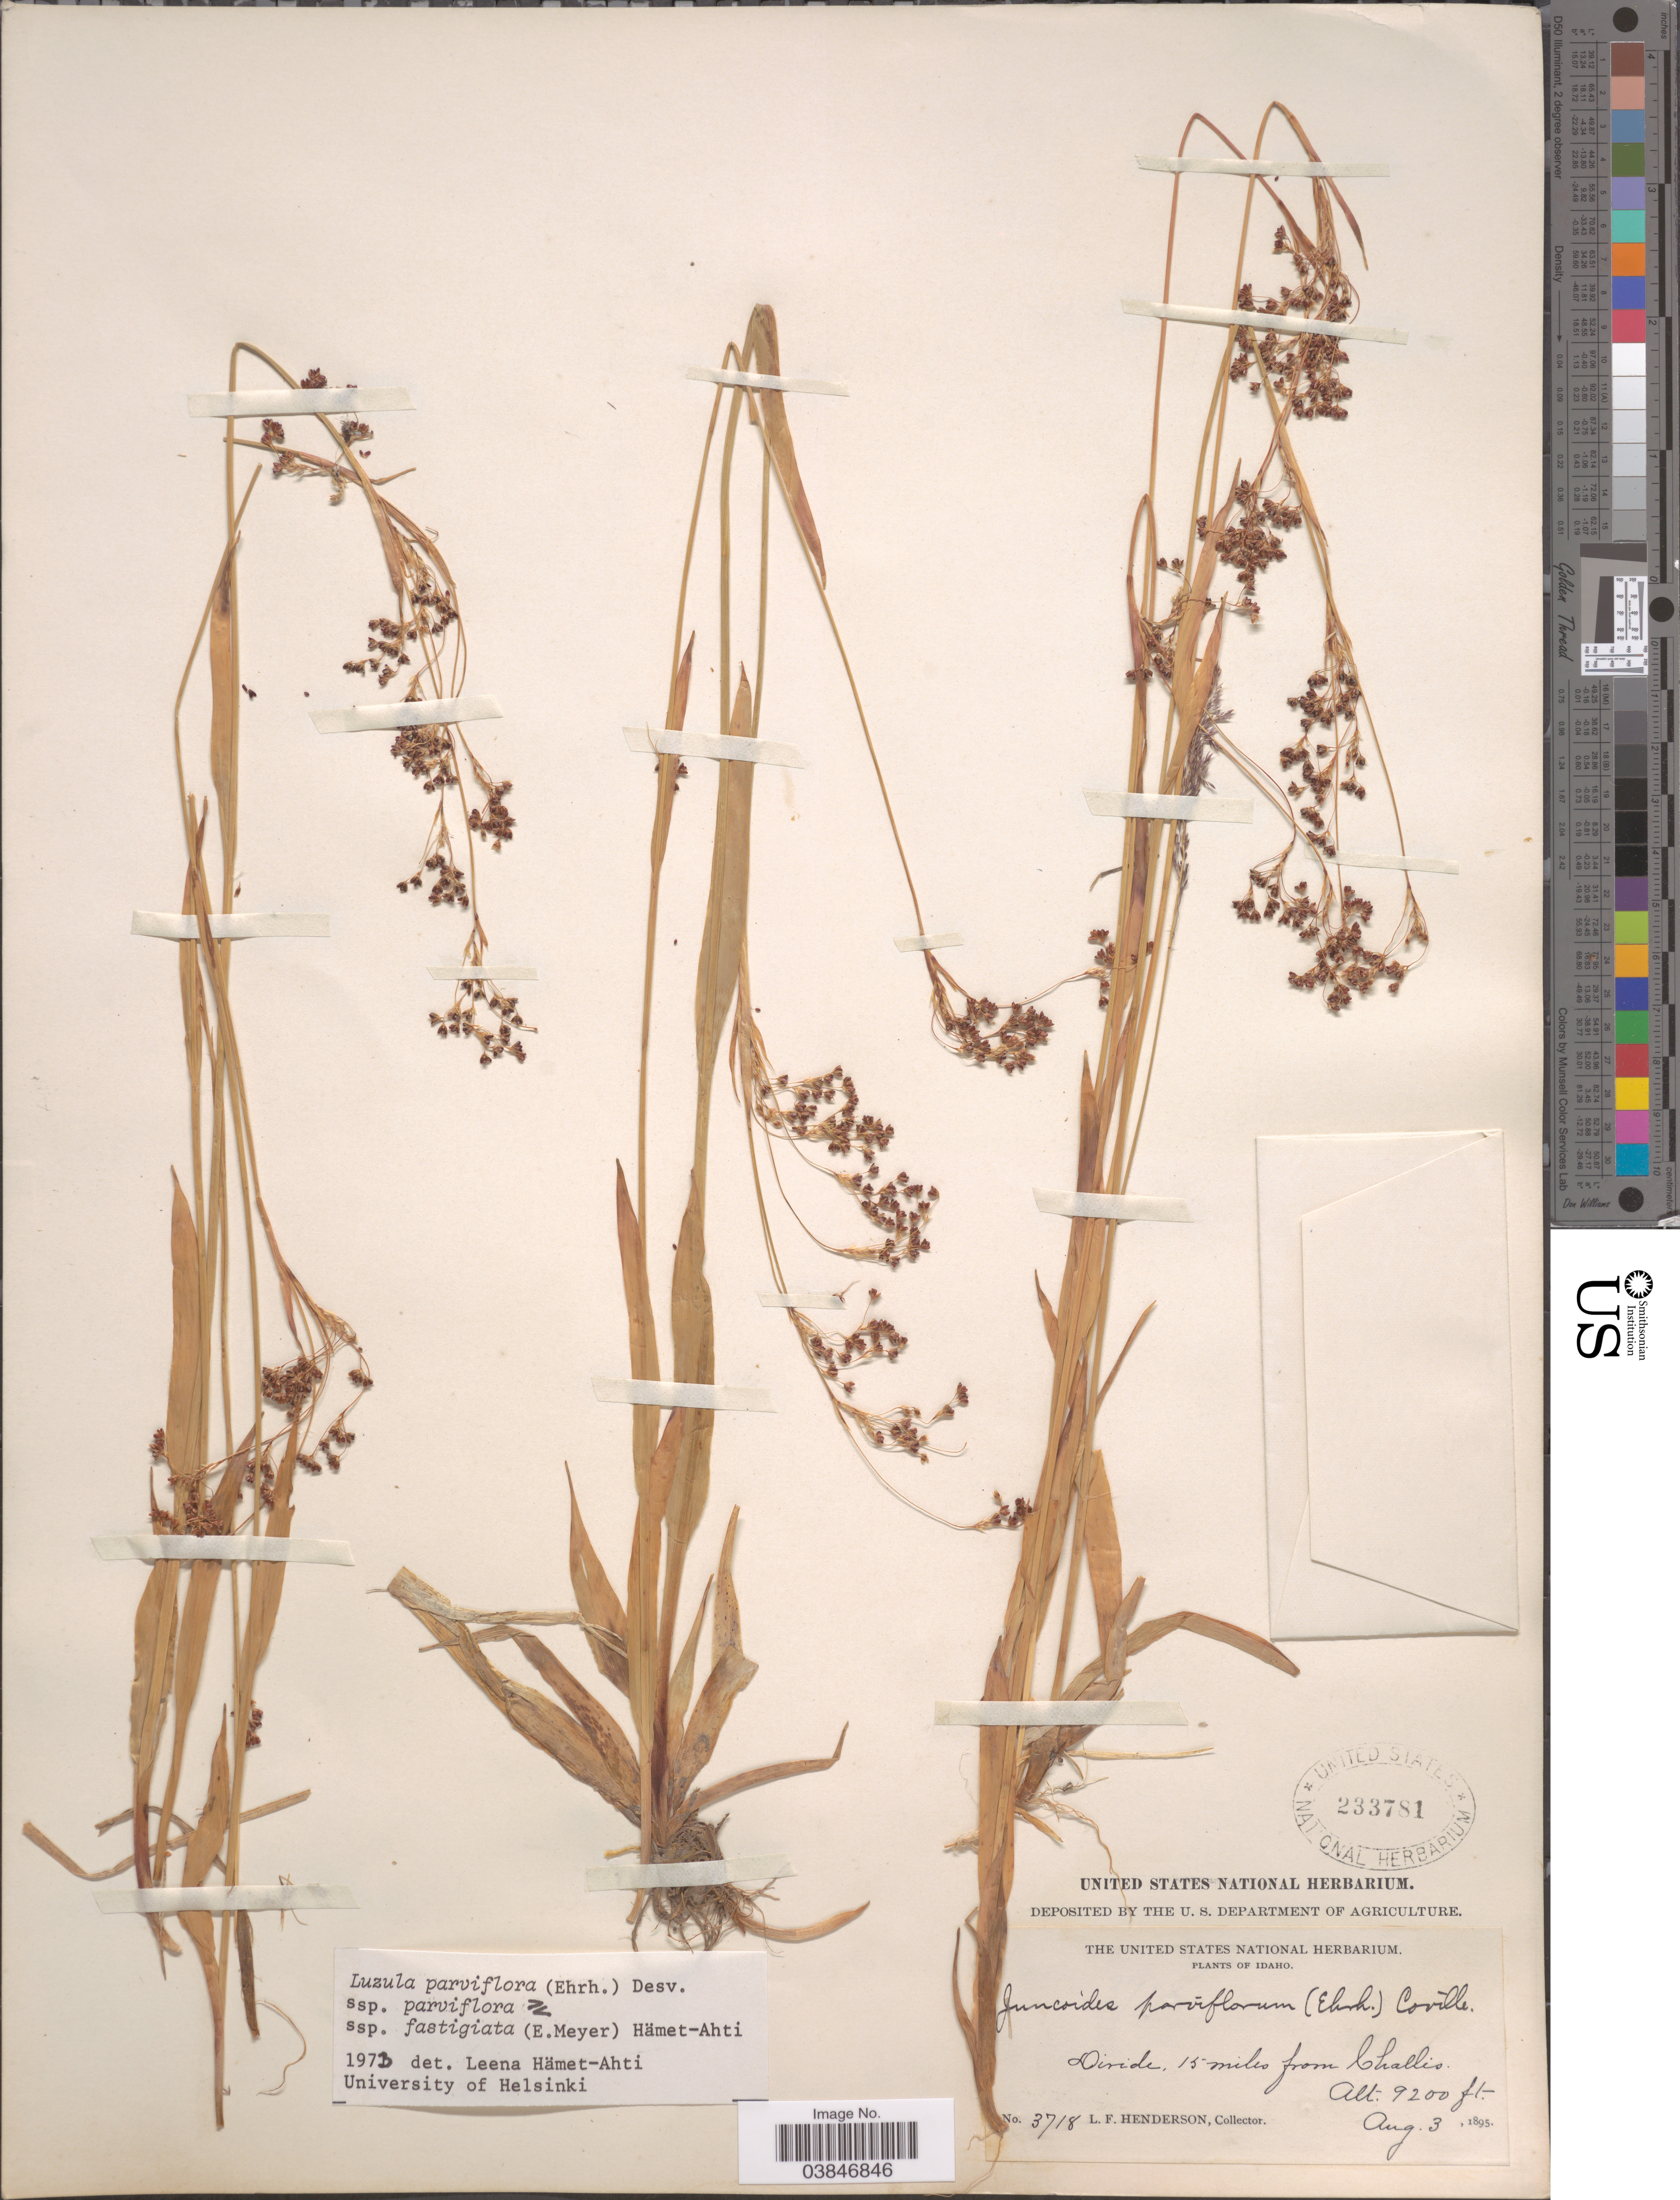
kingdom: Plantae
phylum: Tracheophyta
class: Liliopsida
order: Poales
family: Juncaceae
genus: Luzula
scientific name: Luzula parviflora subsp. parviflora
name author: (Ehrh.) Desv.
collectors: L. Henderson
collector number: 3718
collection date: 1895-08-03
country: United States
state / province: Idaho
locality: Divide, 15 miles from Challis.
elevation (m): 2804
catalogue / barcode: US 233781